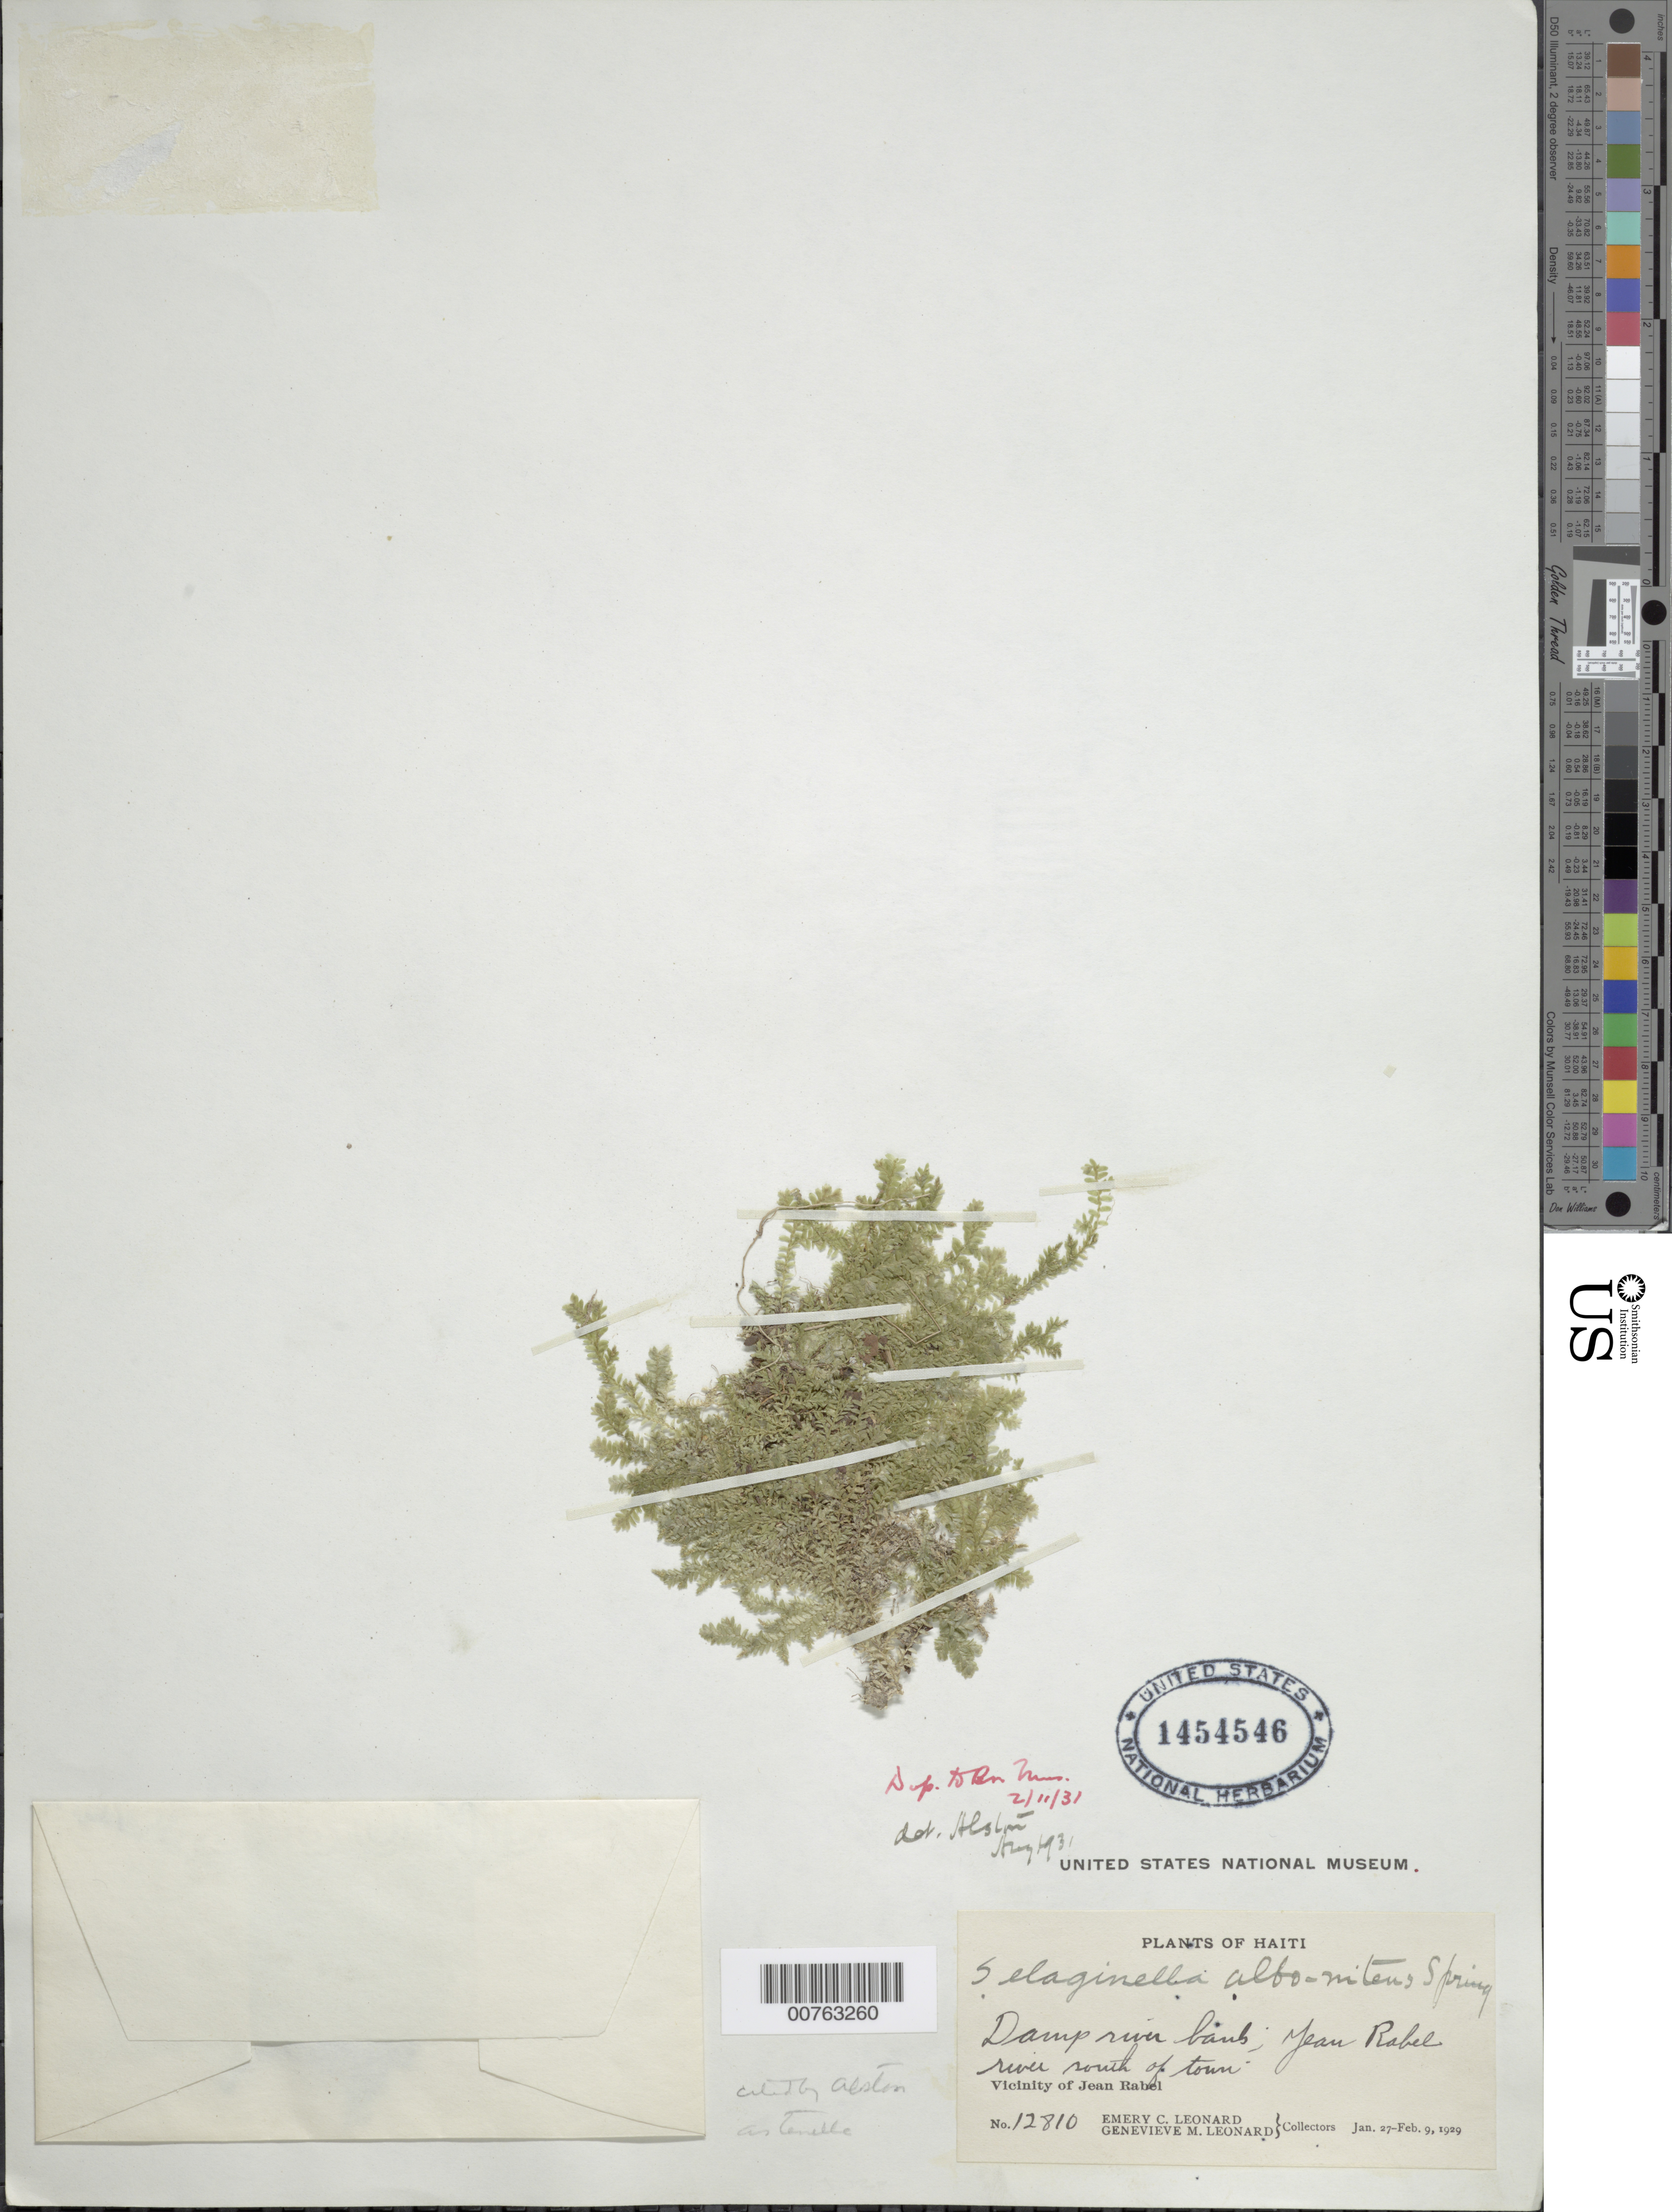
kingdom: Plantae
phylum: Tracheophyta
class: Lycopodiopsida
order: Selaginellales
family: Selaginellaceae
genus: Selaginella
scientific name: Selaginella tenella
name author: (P. Beauv.) Spring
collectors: E. C. Leonard & G. M. Leonard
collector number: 12810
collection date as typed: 27 Feb 1929 09 Feb 1929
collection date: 1929-02-09/1929-02-27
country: Haiti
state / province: Nord-Óuest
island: Hispaniola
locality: Vicinity of Jean Rabel, river S of town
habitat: Damp river bank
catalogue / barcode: US 1454546